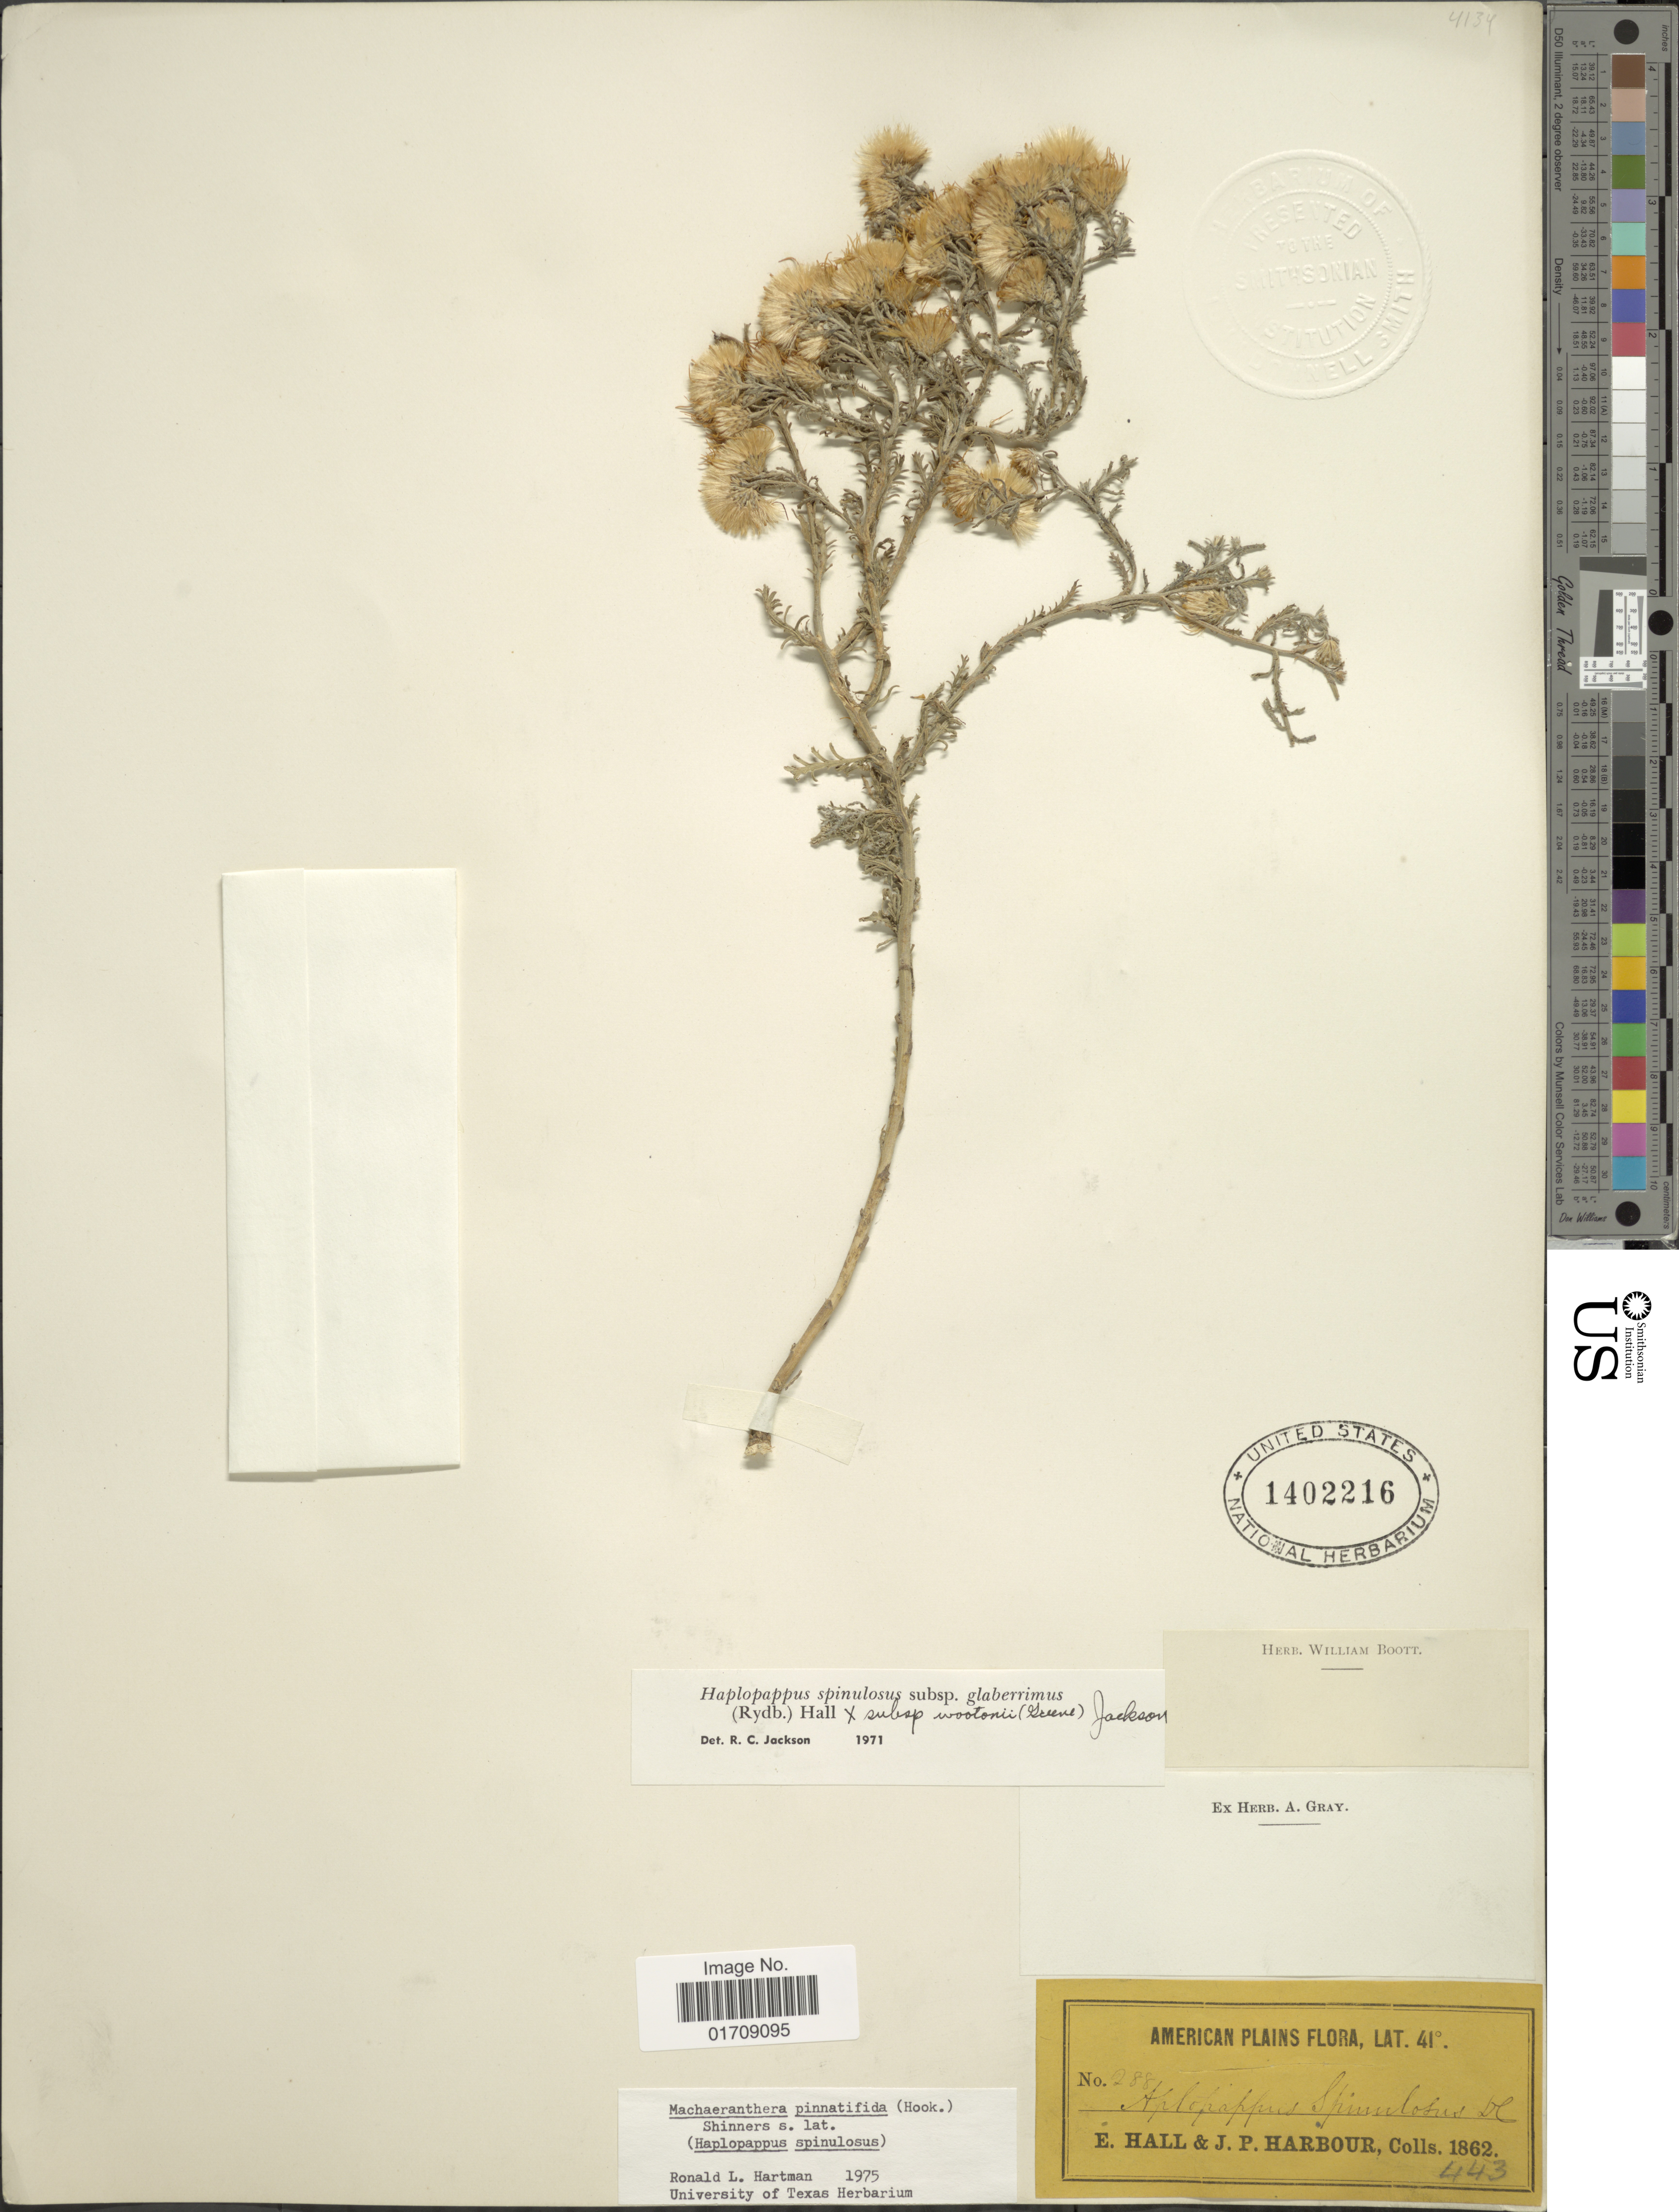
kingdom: Plantae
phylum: Tracheophyta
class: Magnoliopsida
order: Asterales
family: Asteraceae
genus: Machaeranthera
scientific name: Machaeranthera pinnatifida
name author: (Hook.) Shinners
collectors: E. Hall & J. Harbour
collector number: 288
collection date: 1862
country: United States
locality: American Plains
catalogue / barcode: US 1402216